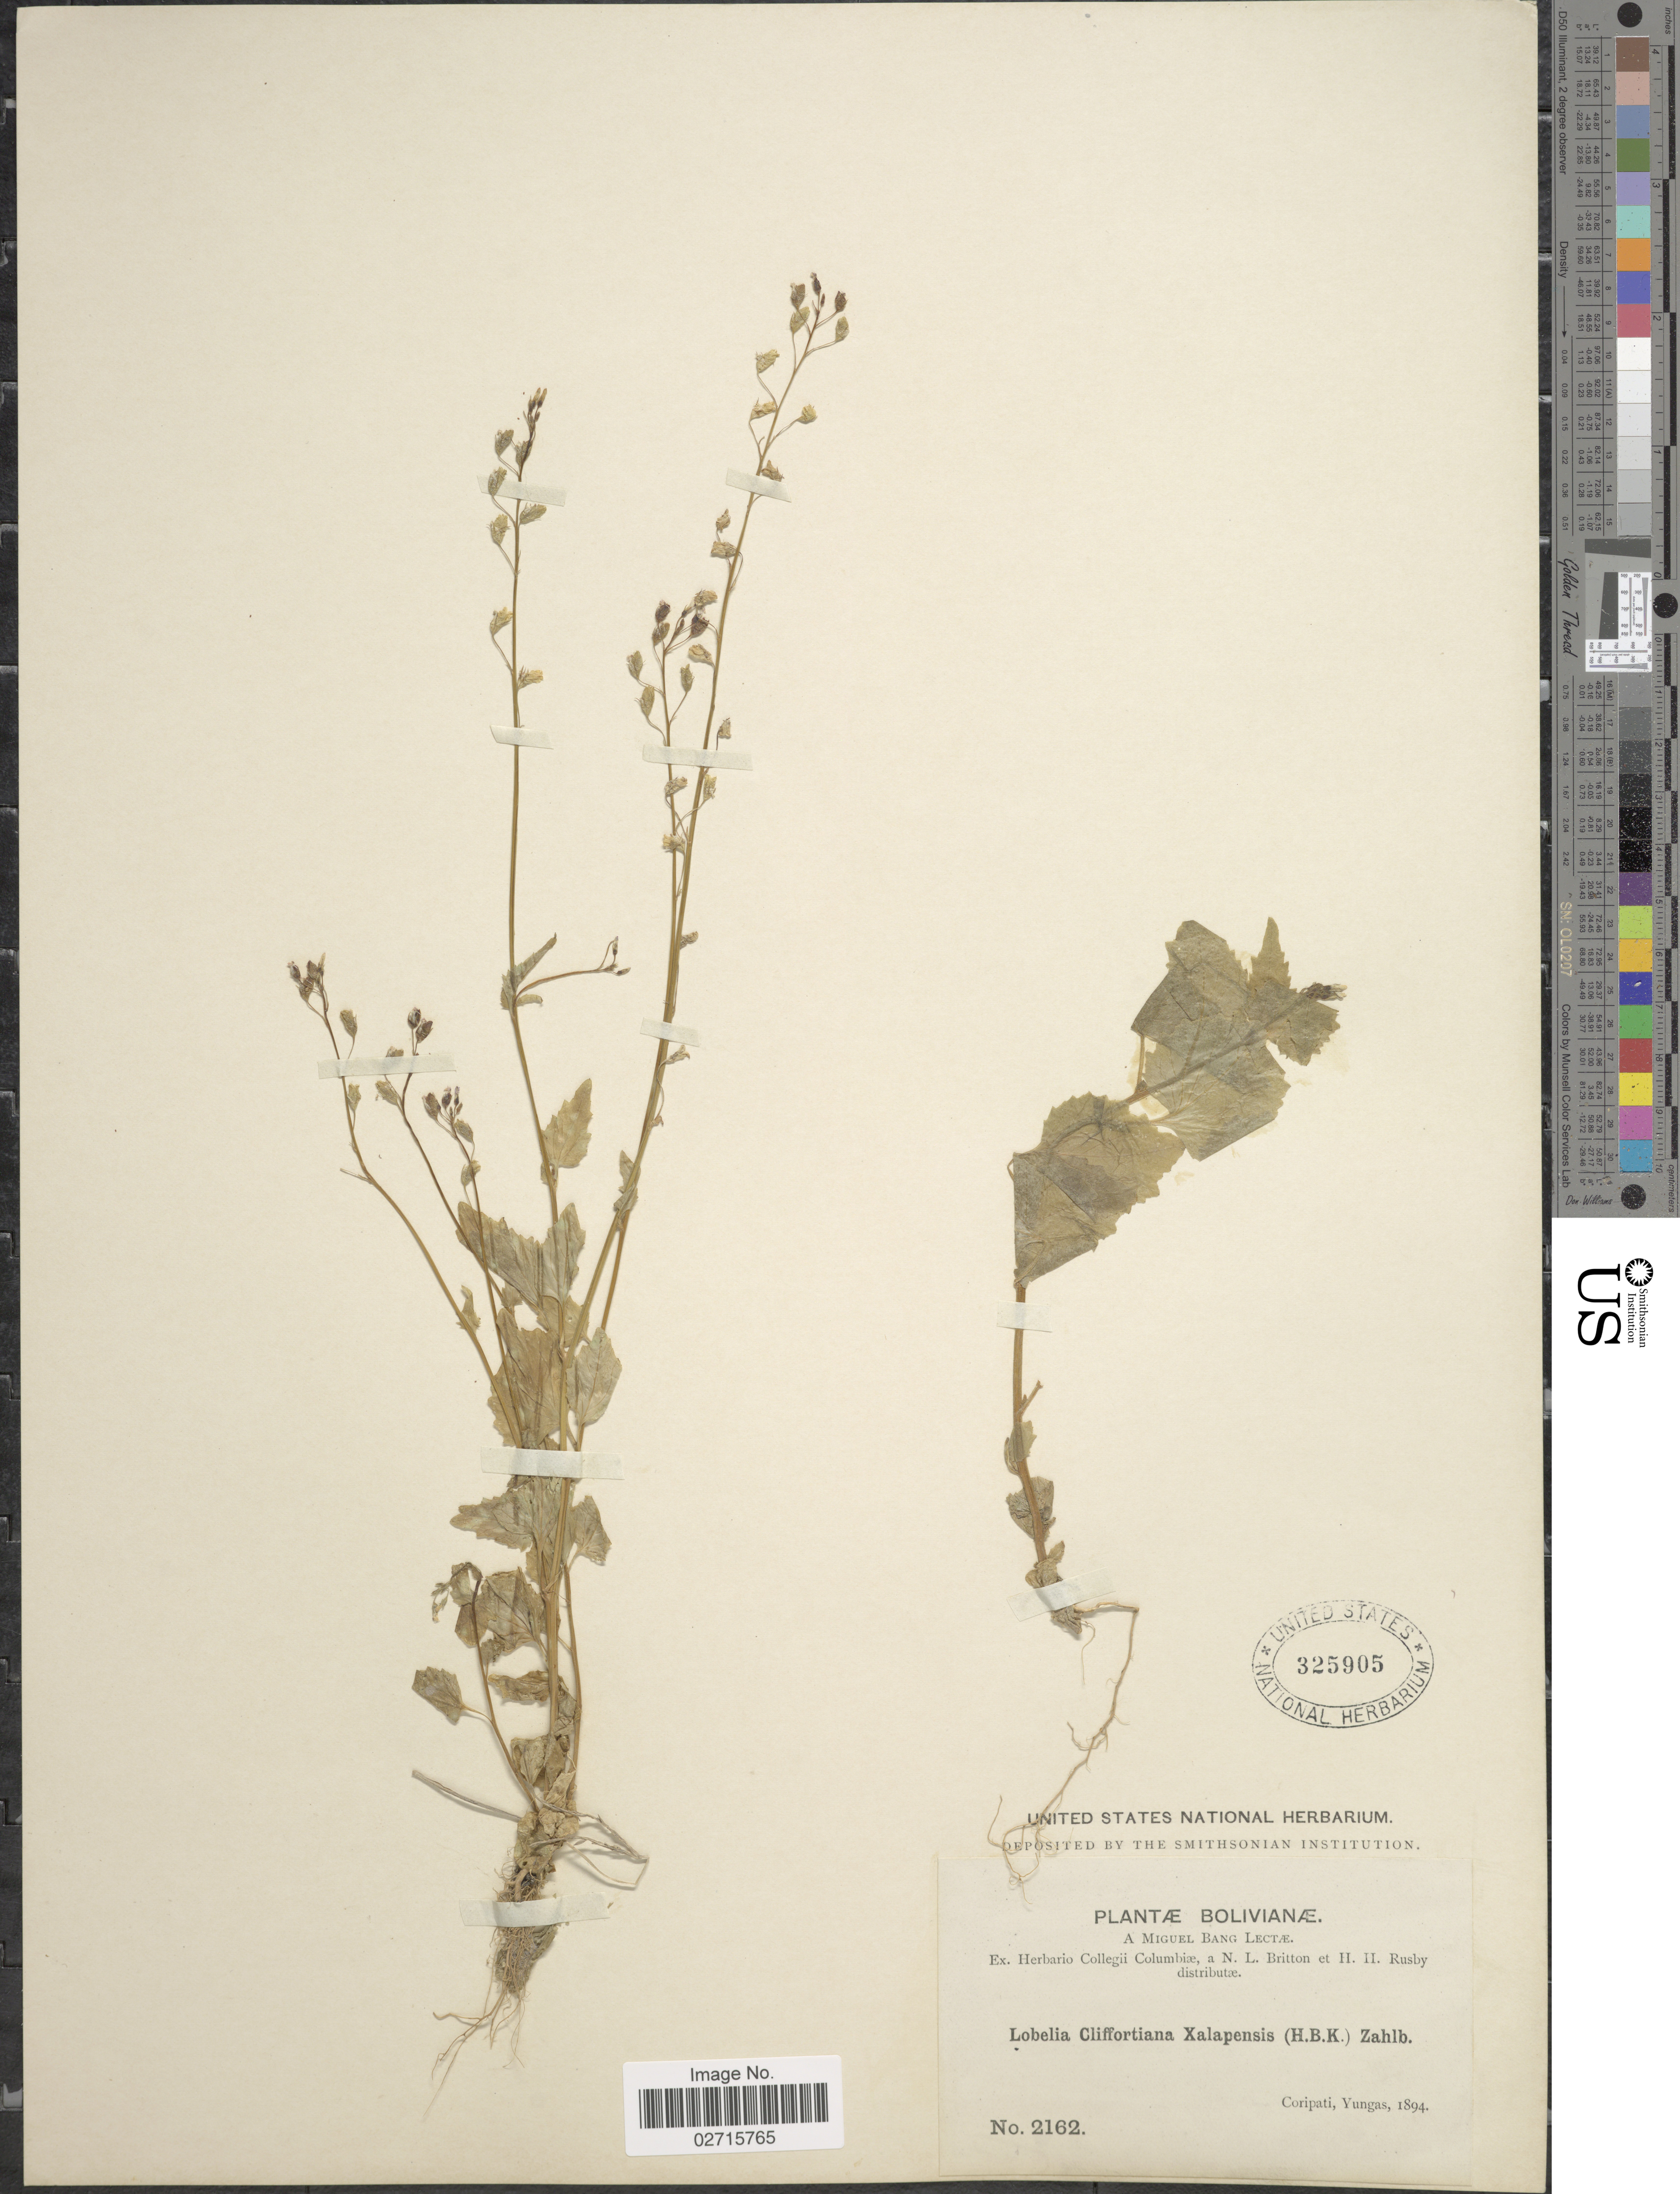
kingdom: Plantae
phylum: Tracheophyta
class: Magnoliopsida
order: Asterales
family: Campanulaceae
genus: Lobelia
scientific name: Lobelia xalapensis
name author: Kunth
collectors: M. Bang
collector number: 2162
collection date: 1894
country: Bolivia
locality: Coripati, Yungas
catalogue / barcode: US 325905